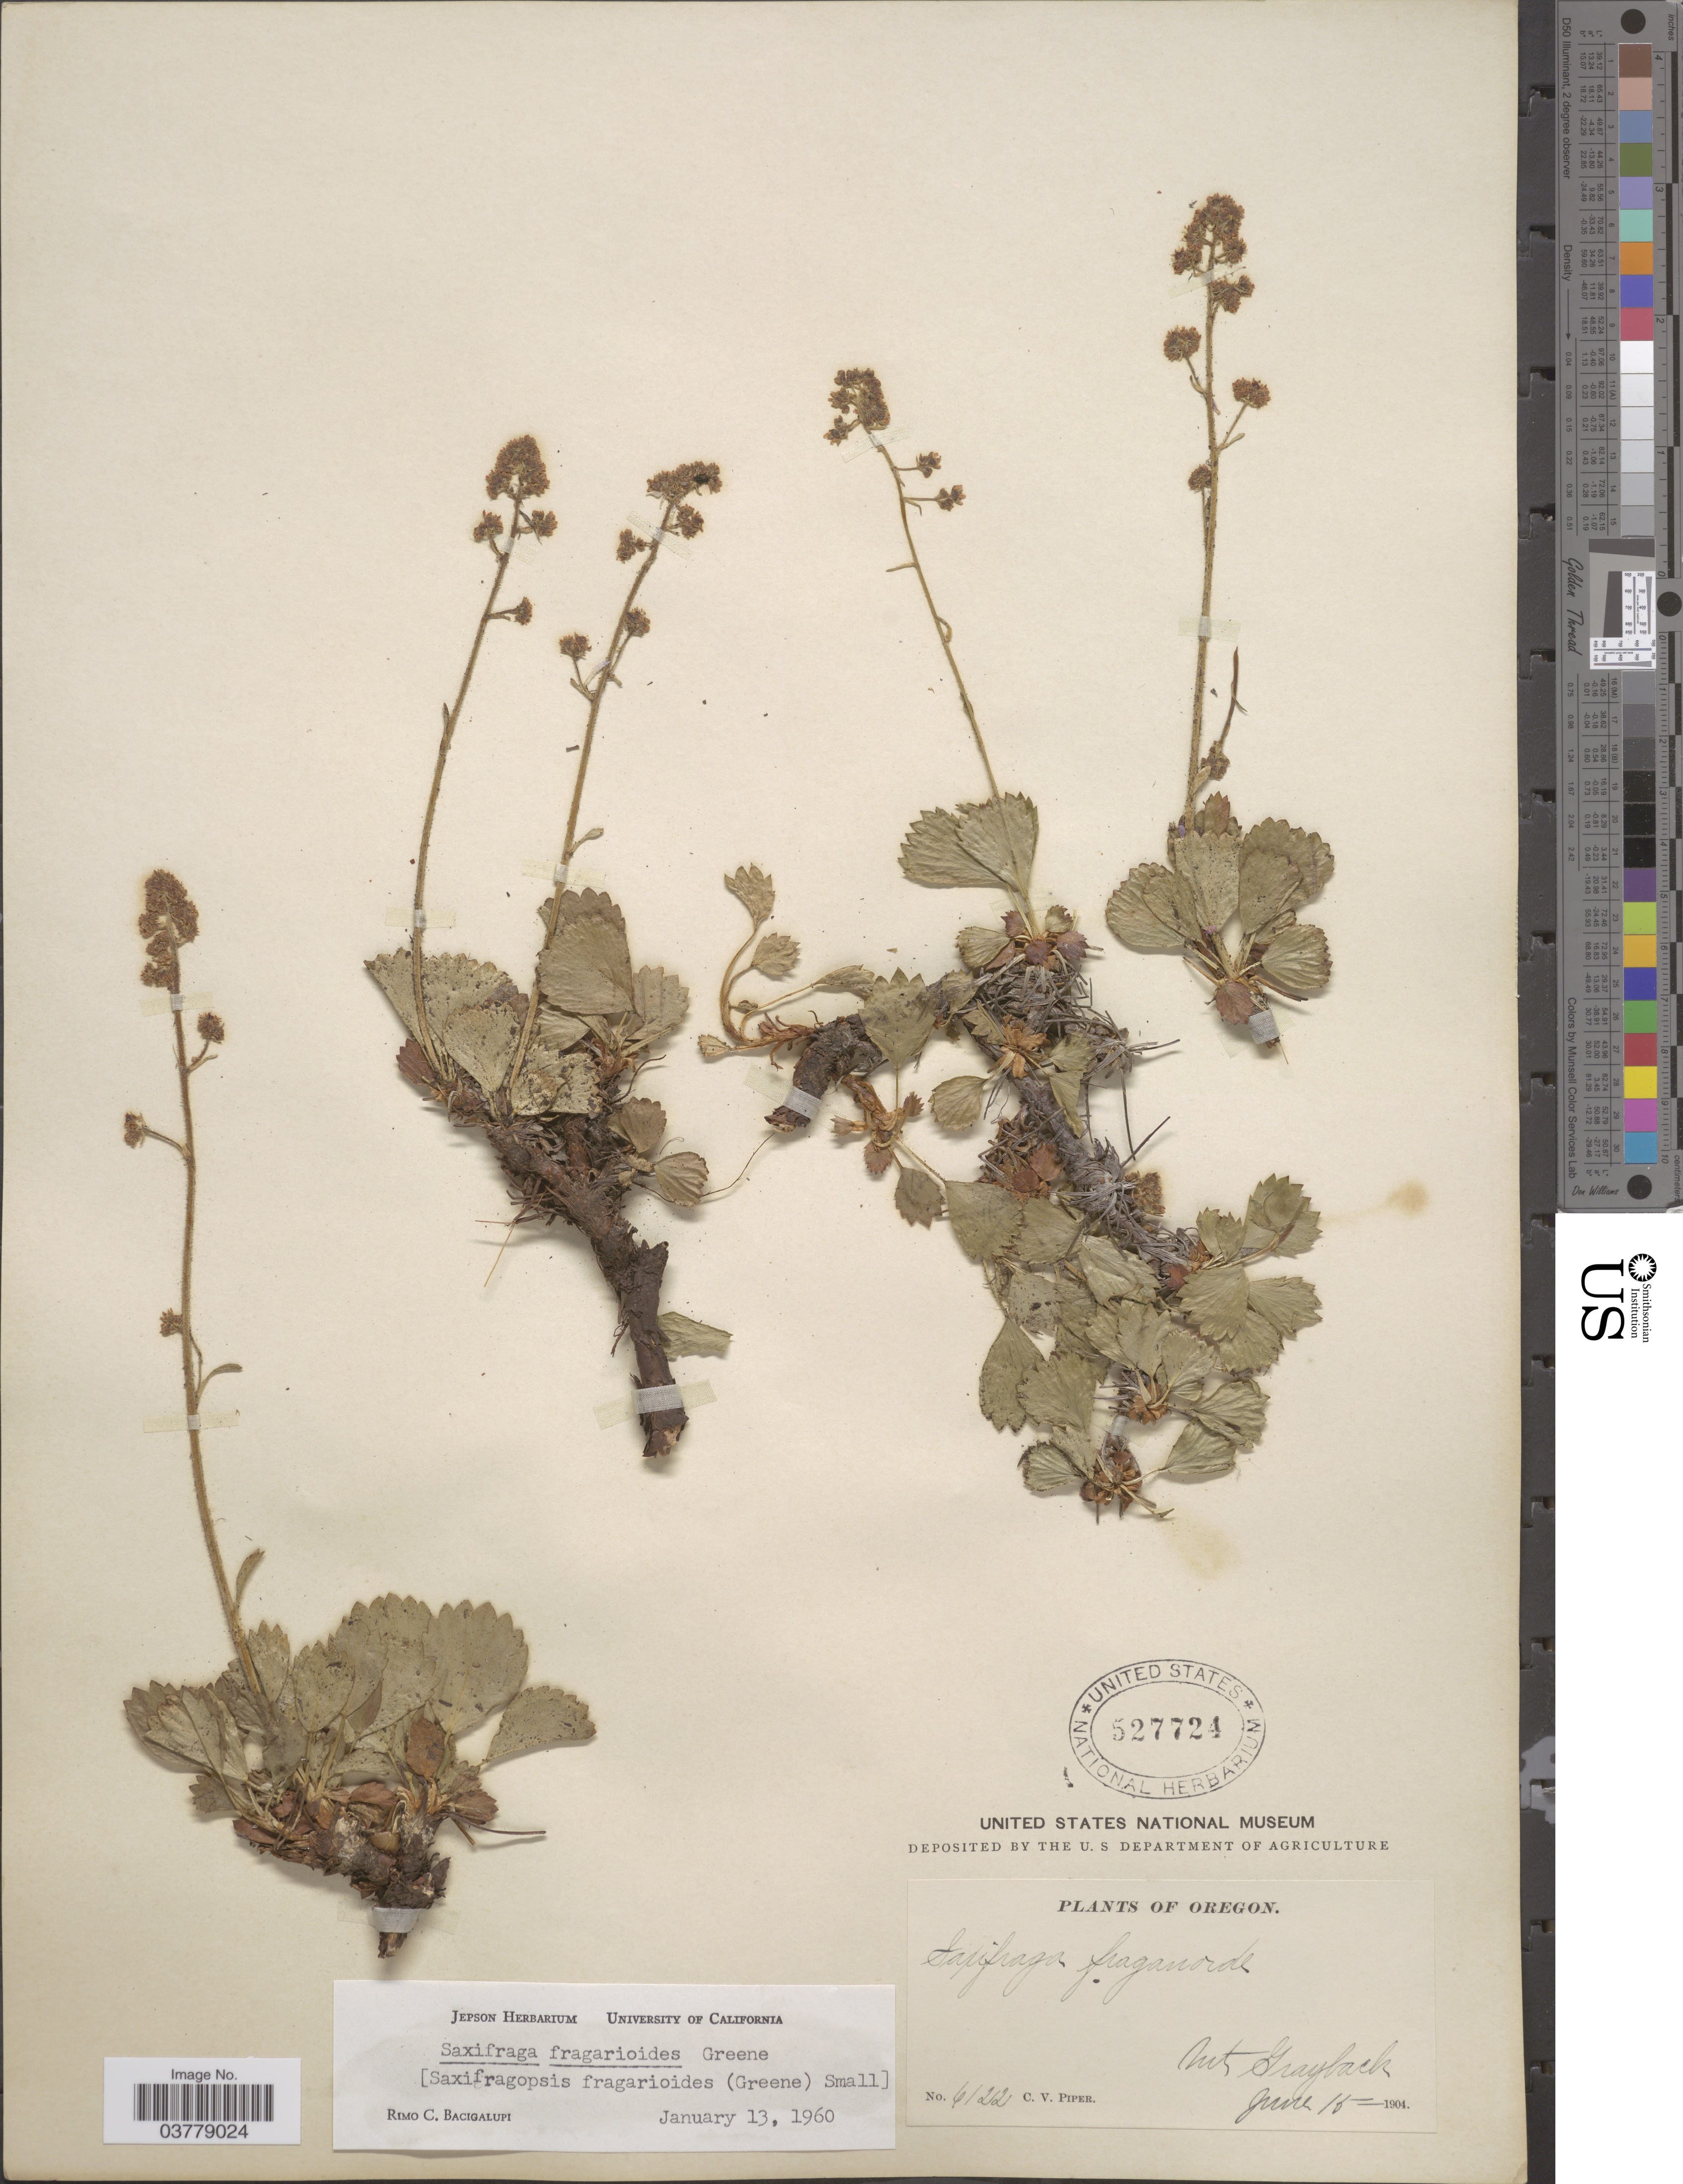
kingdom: Plantae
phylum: Tracheophyta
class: Magnoliopsida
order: Saxifragales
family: Saxifragaceae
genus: Saxifragopsis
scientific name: Saxifragopsis fragarioides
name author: (Greene) Small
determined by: Strong, Mark T., (BOT), Smithsonian Institution - National Museum of Natural History (UNITED STATES)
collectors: C. V. Piper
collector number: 6122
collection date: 1904-06-15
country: United States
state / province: Oregon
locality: Mt Grayback.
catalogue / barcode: US 527724